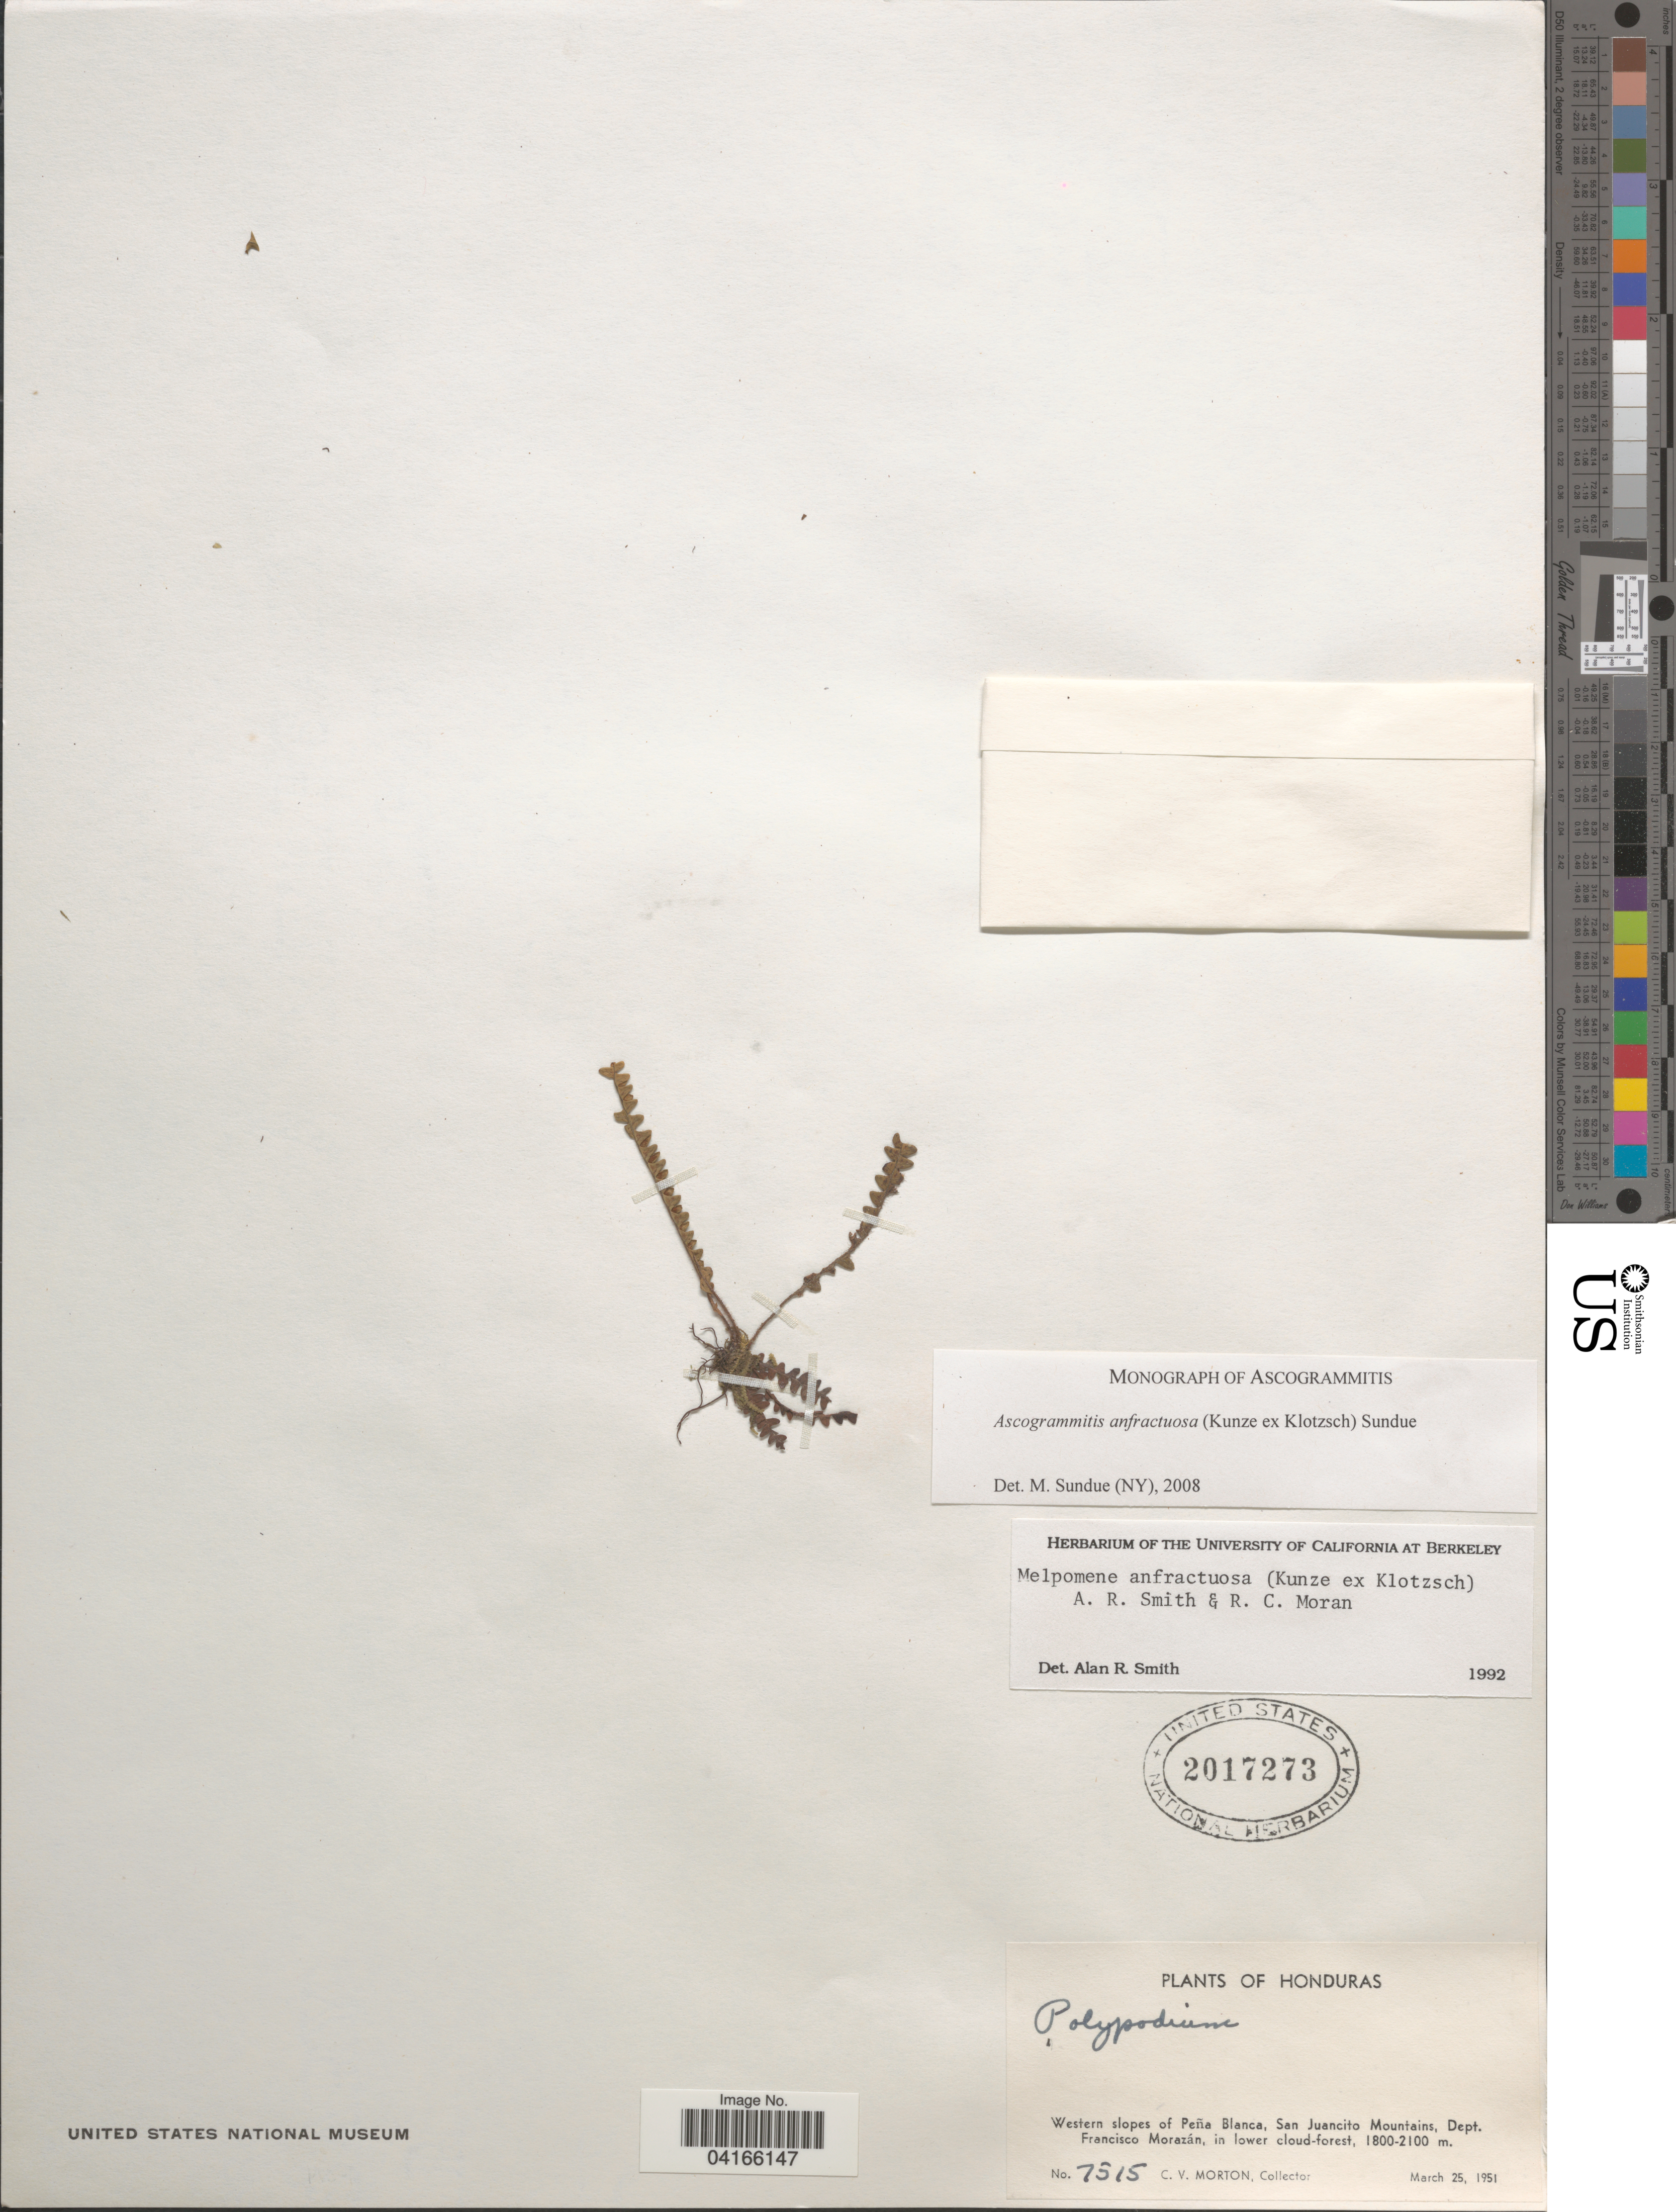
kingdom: Plantae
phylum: Tracheophyta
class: Polypodiopsida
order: Polypodiales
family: Polypodiaceae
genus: Ascogrammitis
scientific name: Ascogrammitis anfractuosa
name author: (Kunze ex Klotzsch) Sundue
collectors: C. V. Morton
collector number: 7515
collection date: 1951-03-25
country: Honduras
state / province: Fco. Morazán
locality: Western slopes of Peña Blanca, San Juancito Mountains, Dept. Francisco Morazán.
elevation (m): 1800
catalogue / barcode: US 2017273